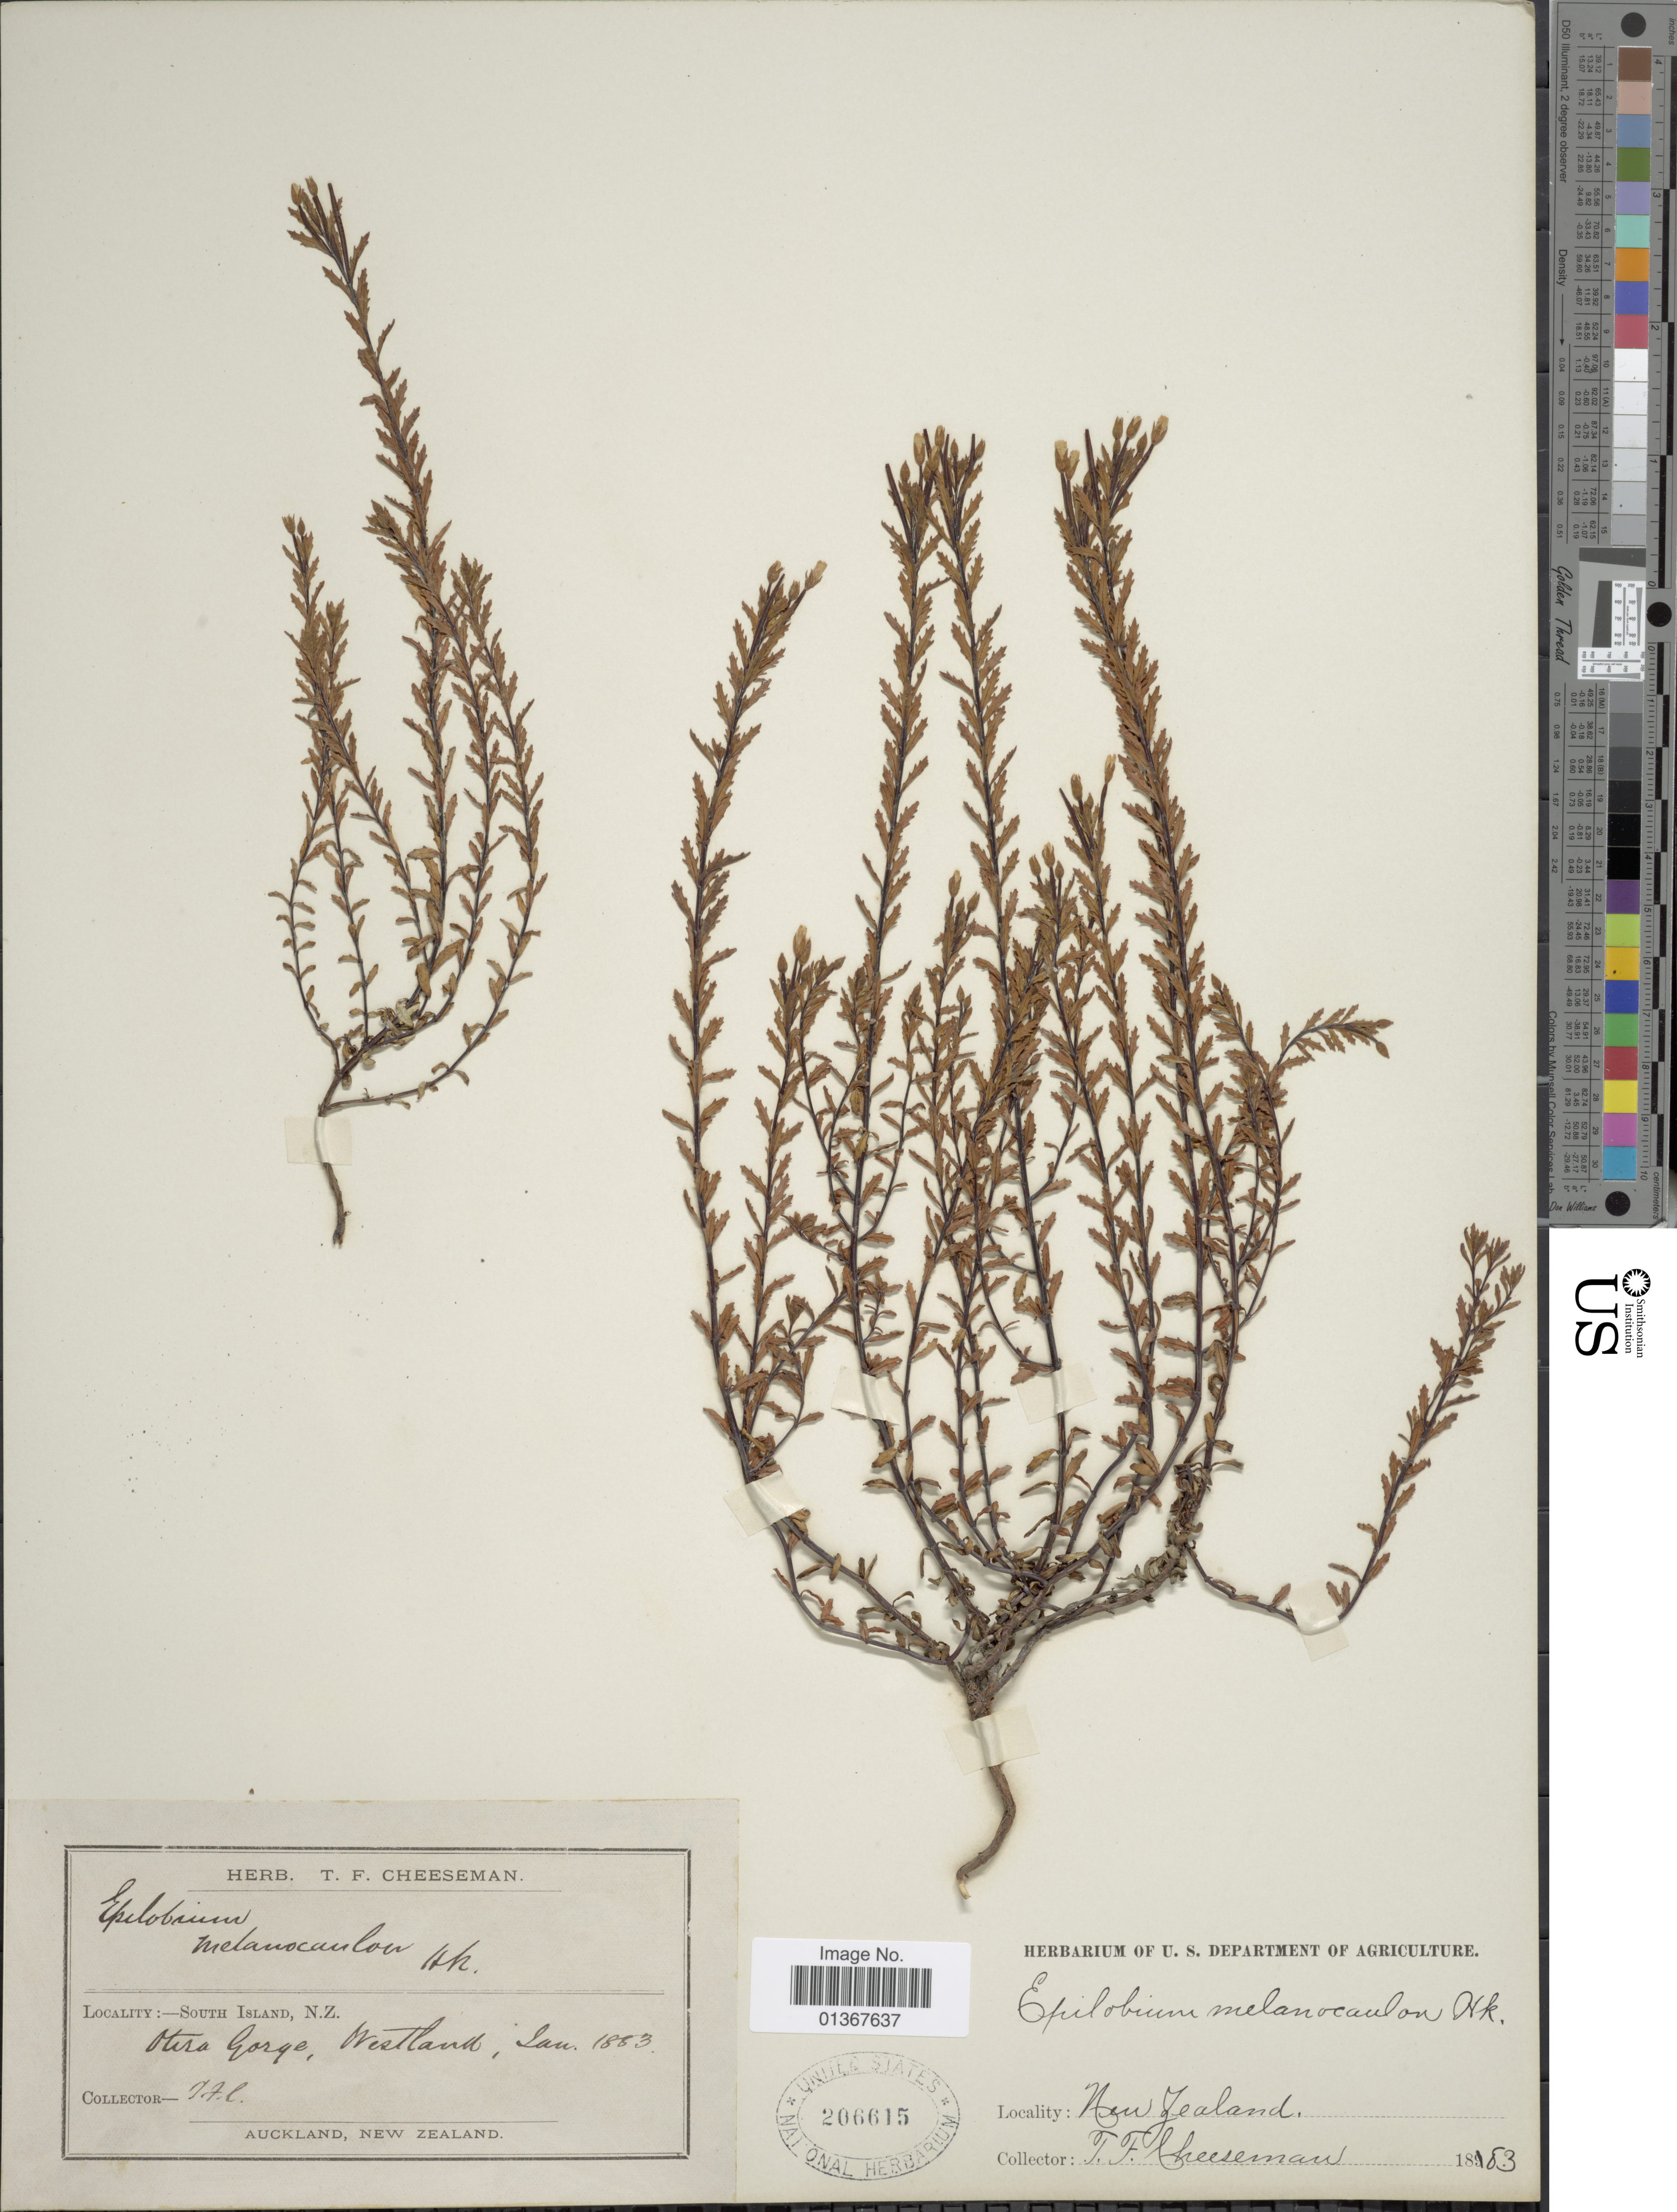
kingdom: Plantae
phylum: Tracheophyta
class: Magnoliopsida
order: Myrtales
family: Onagraceae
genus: Epilobium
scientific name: Epilobium melanocaulon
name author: Hook.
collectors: T. F. Cheeseman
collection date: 1883-01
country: New Zealand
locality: South Island. Otira Gorge, Westland.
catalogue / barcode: US 206615